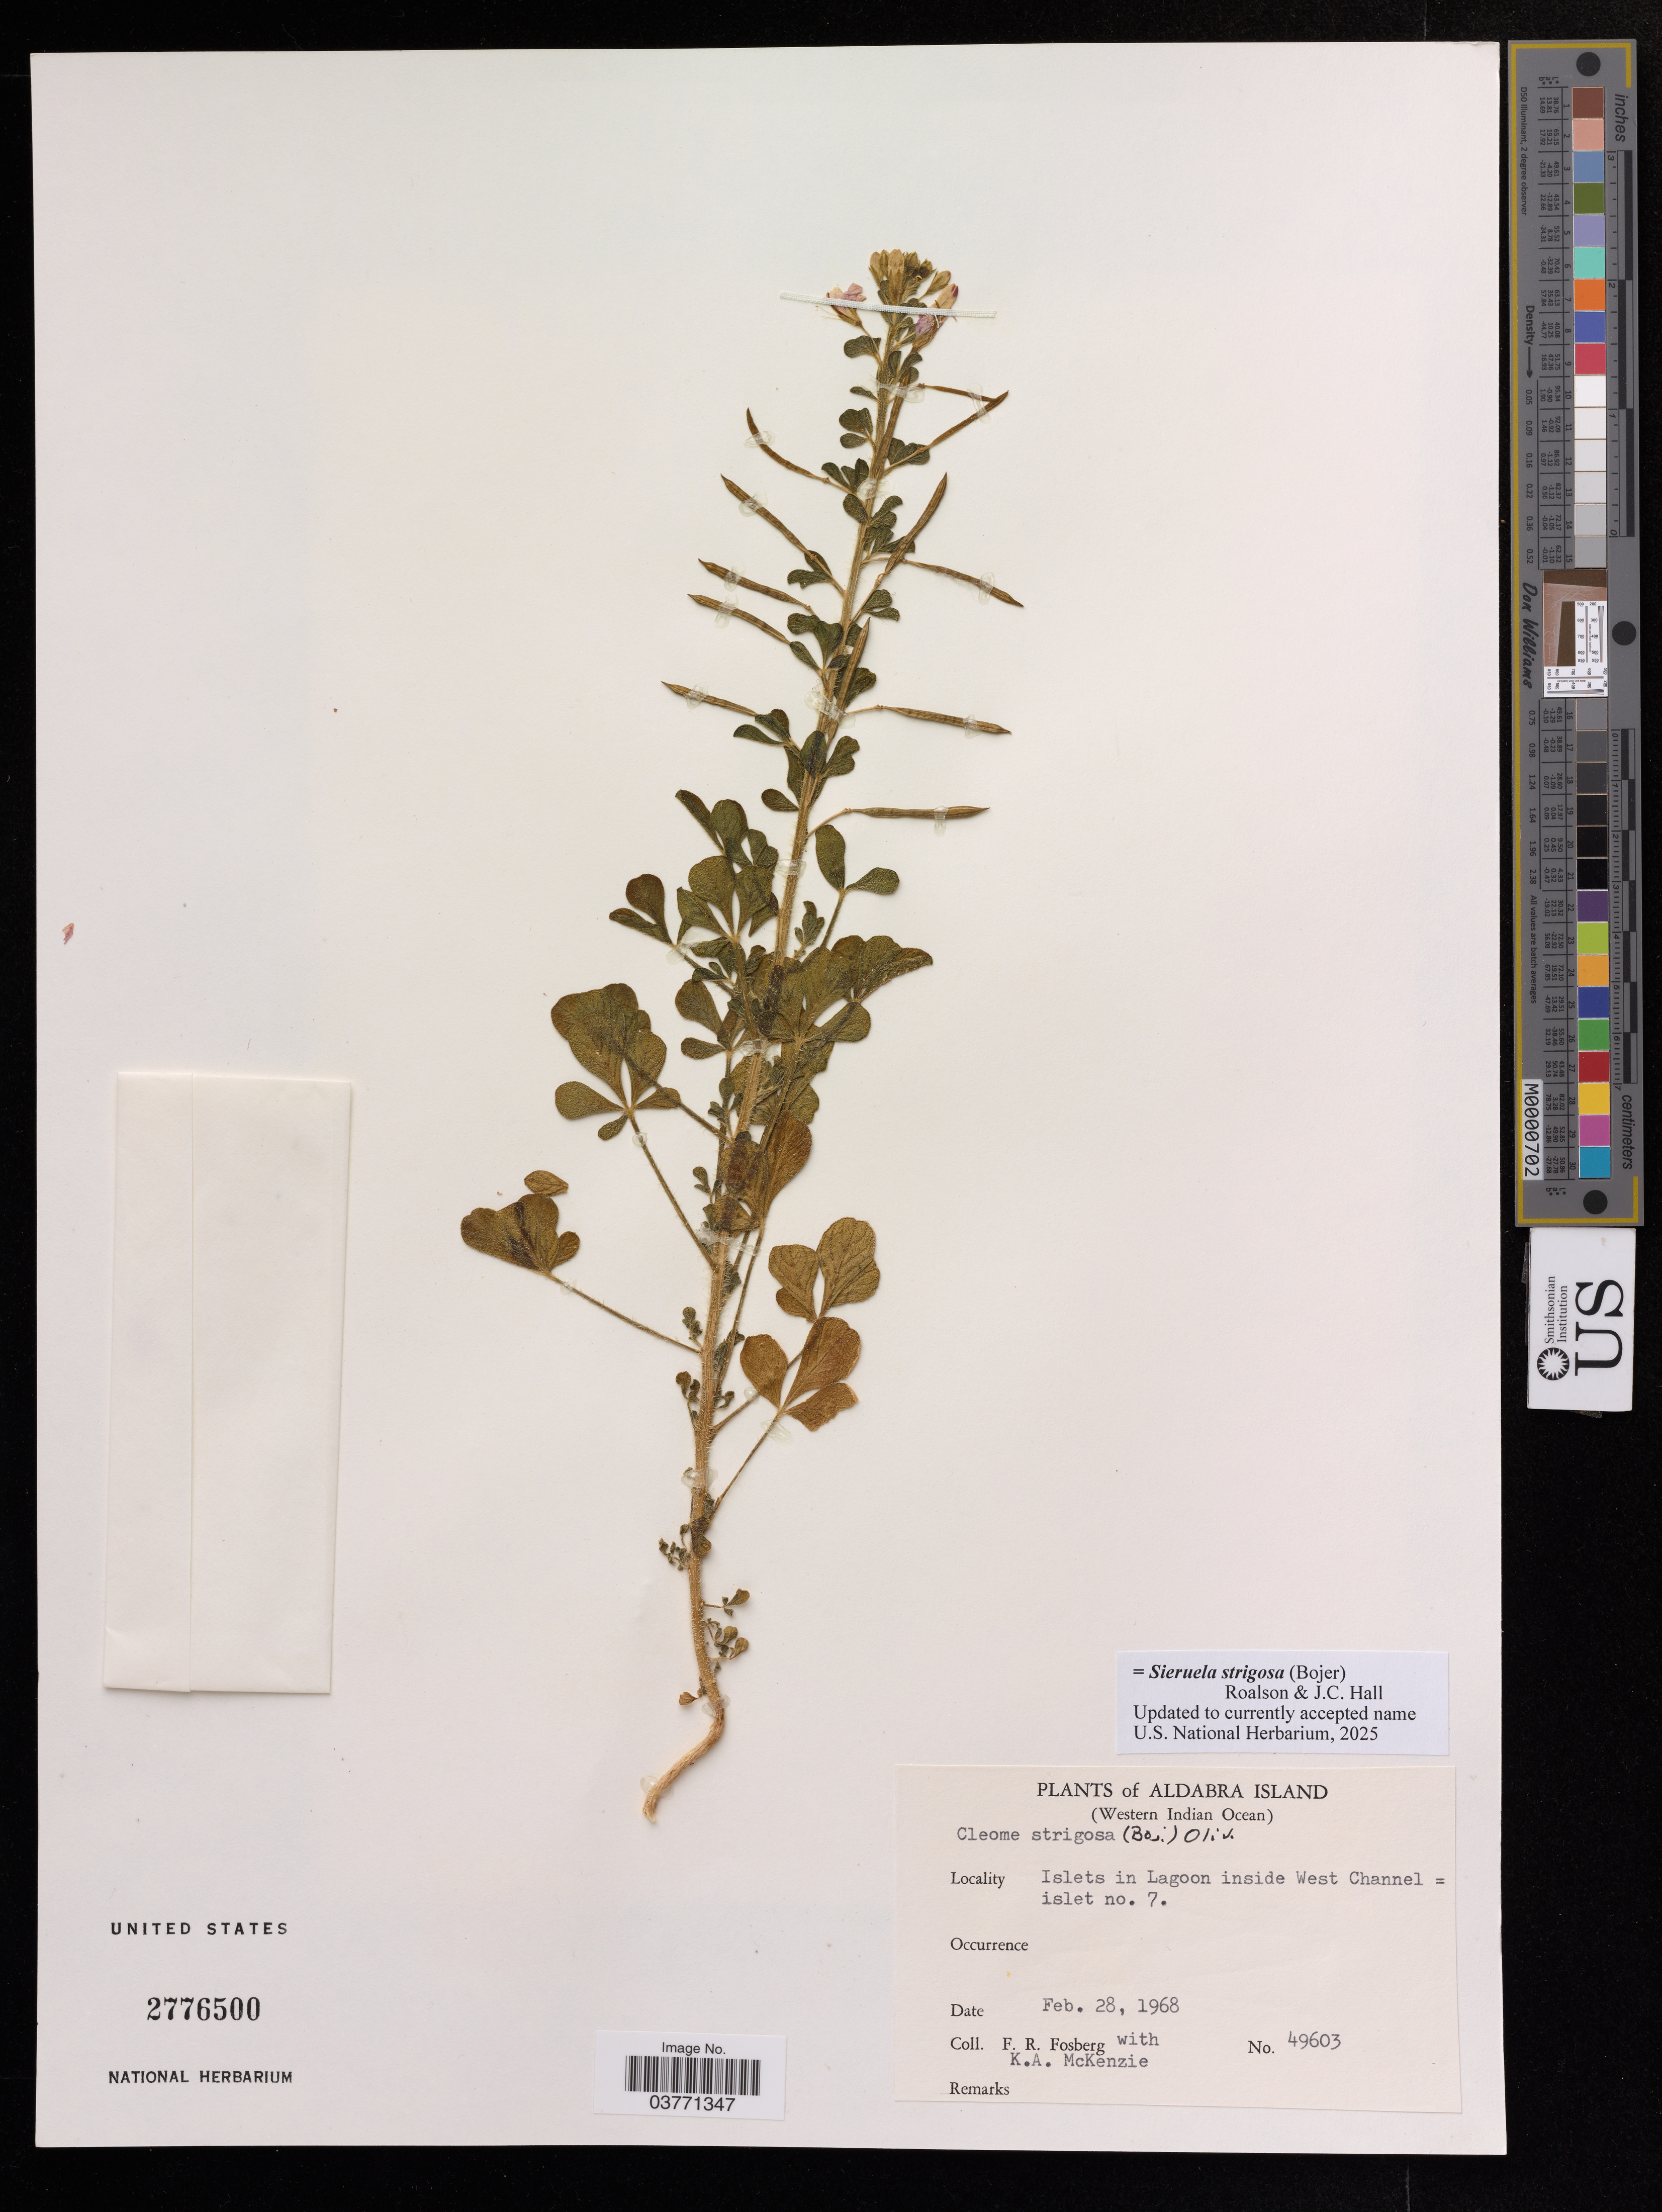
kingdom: Plantae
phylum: Tracheophyta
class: Magnoliopsida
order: Brassicales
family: Cleomaceae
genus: Sieruela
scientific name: Sieruela strigosa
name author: (Bojer) Roalson & J.C. Hall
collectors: F. R. Fosberg & K. McKenzie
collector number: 49603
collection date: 1968-02-28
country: Seychelles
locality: Aldabra Island, Islets in Lagoon inside West Channel, islet no. 7.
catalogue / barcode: US 2776500